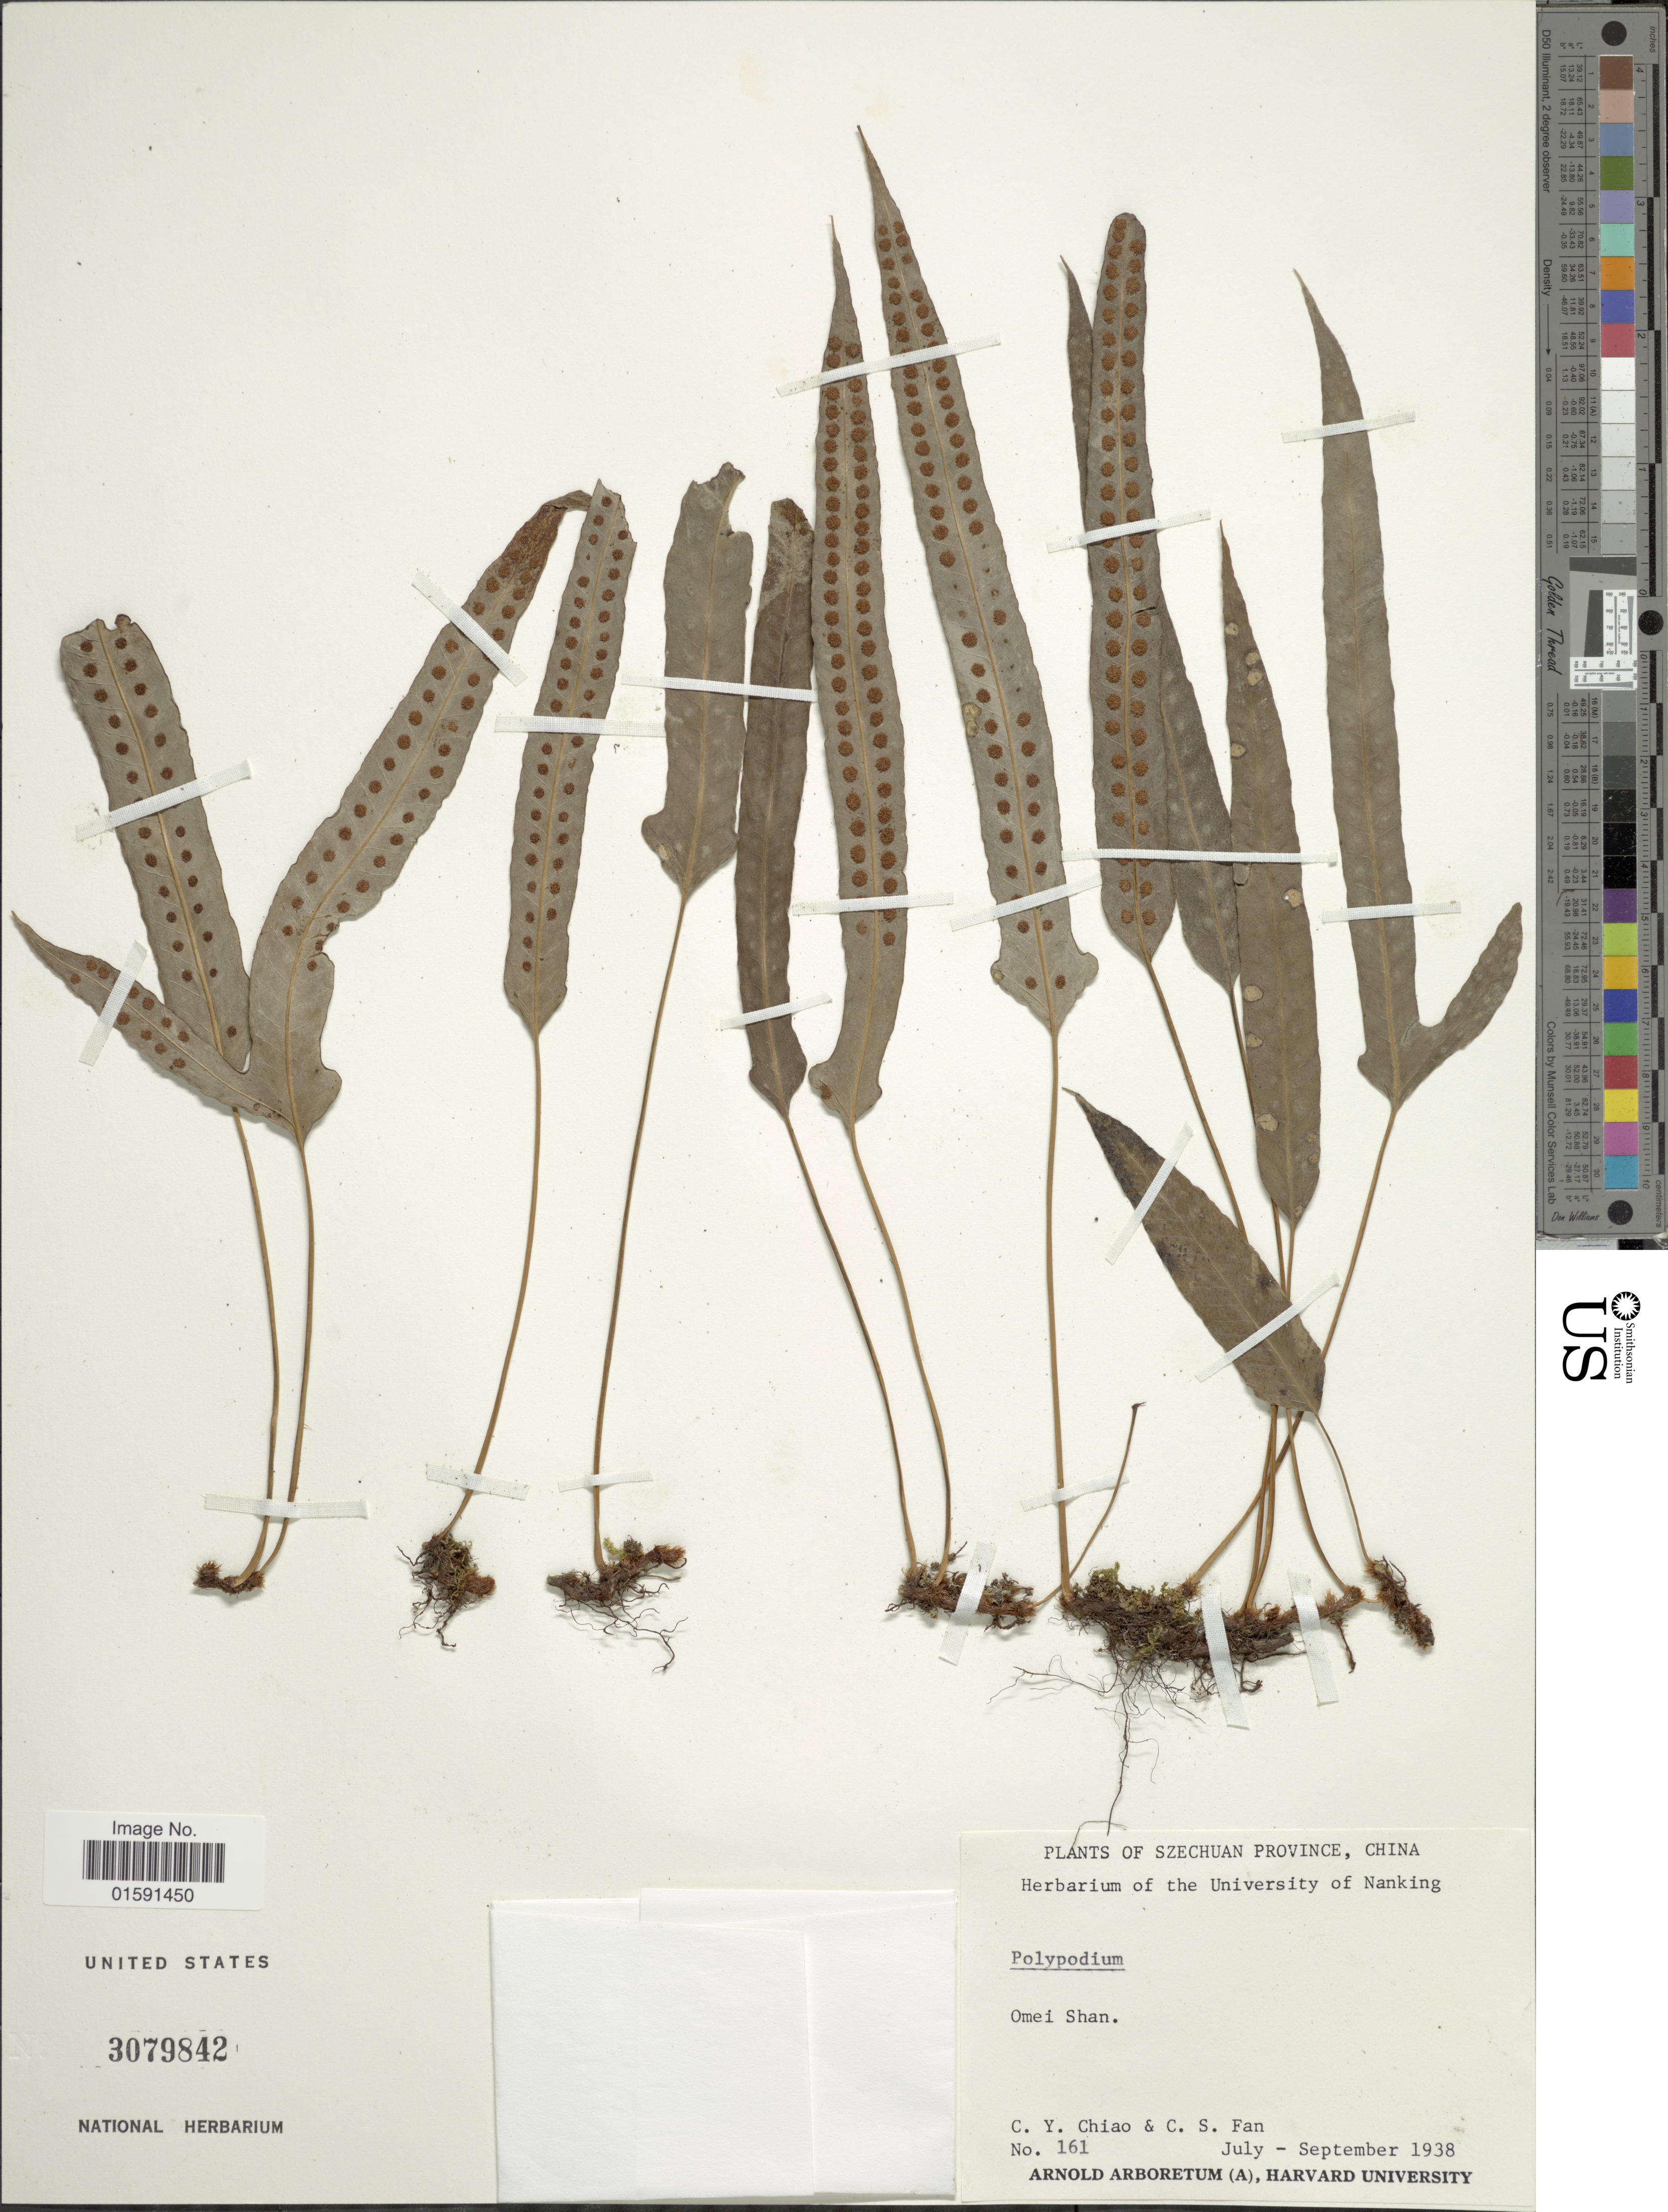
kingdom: Plantae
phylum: Tracheophyta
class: Polypodiopsida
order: Polypodiales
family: Polypodiaceae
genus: Selliguea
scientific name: Selliguea sp.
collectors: C. Y. Chiao & C. S. Fan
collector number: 161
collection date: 1938-07/1938-09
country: China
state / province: Sichuan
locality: Szechuan Province, China. Omei Shan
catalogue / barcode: US 3079842